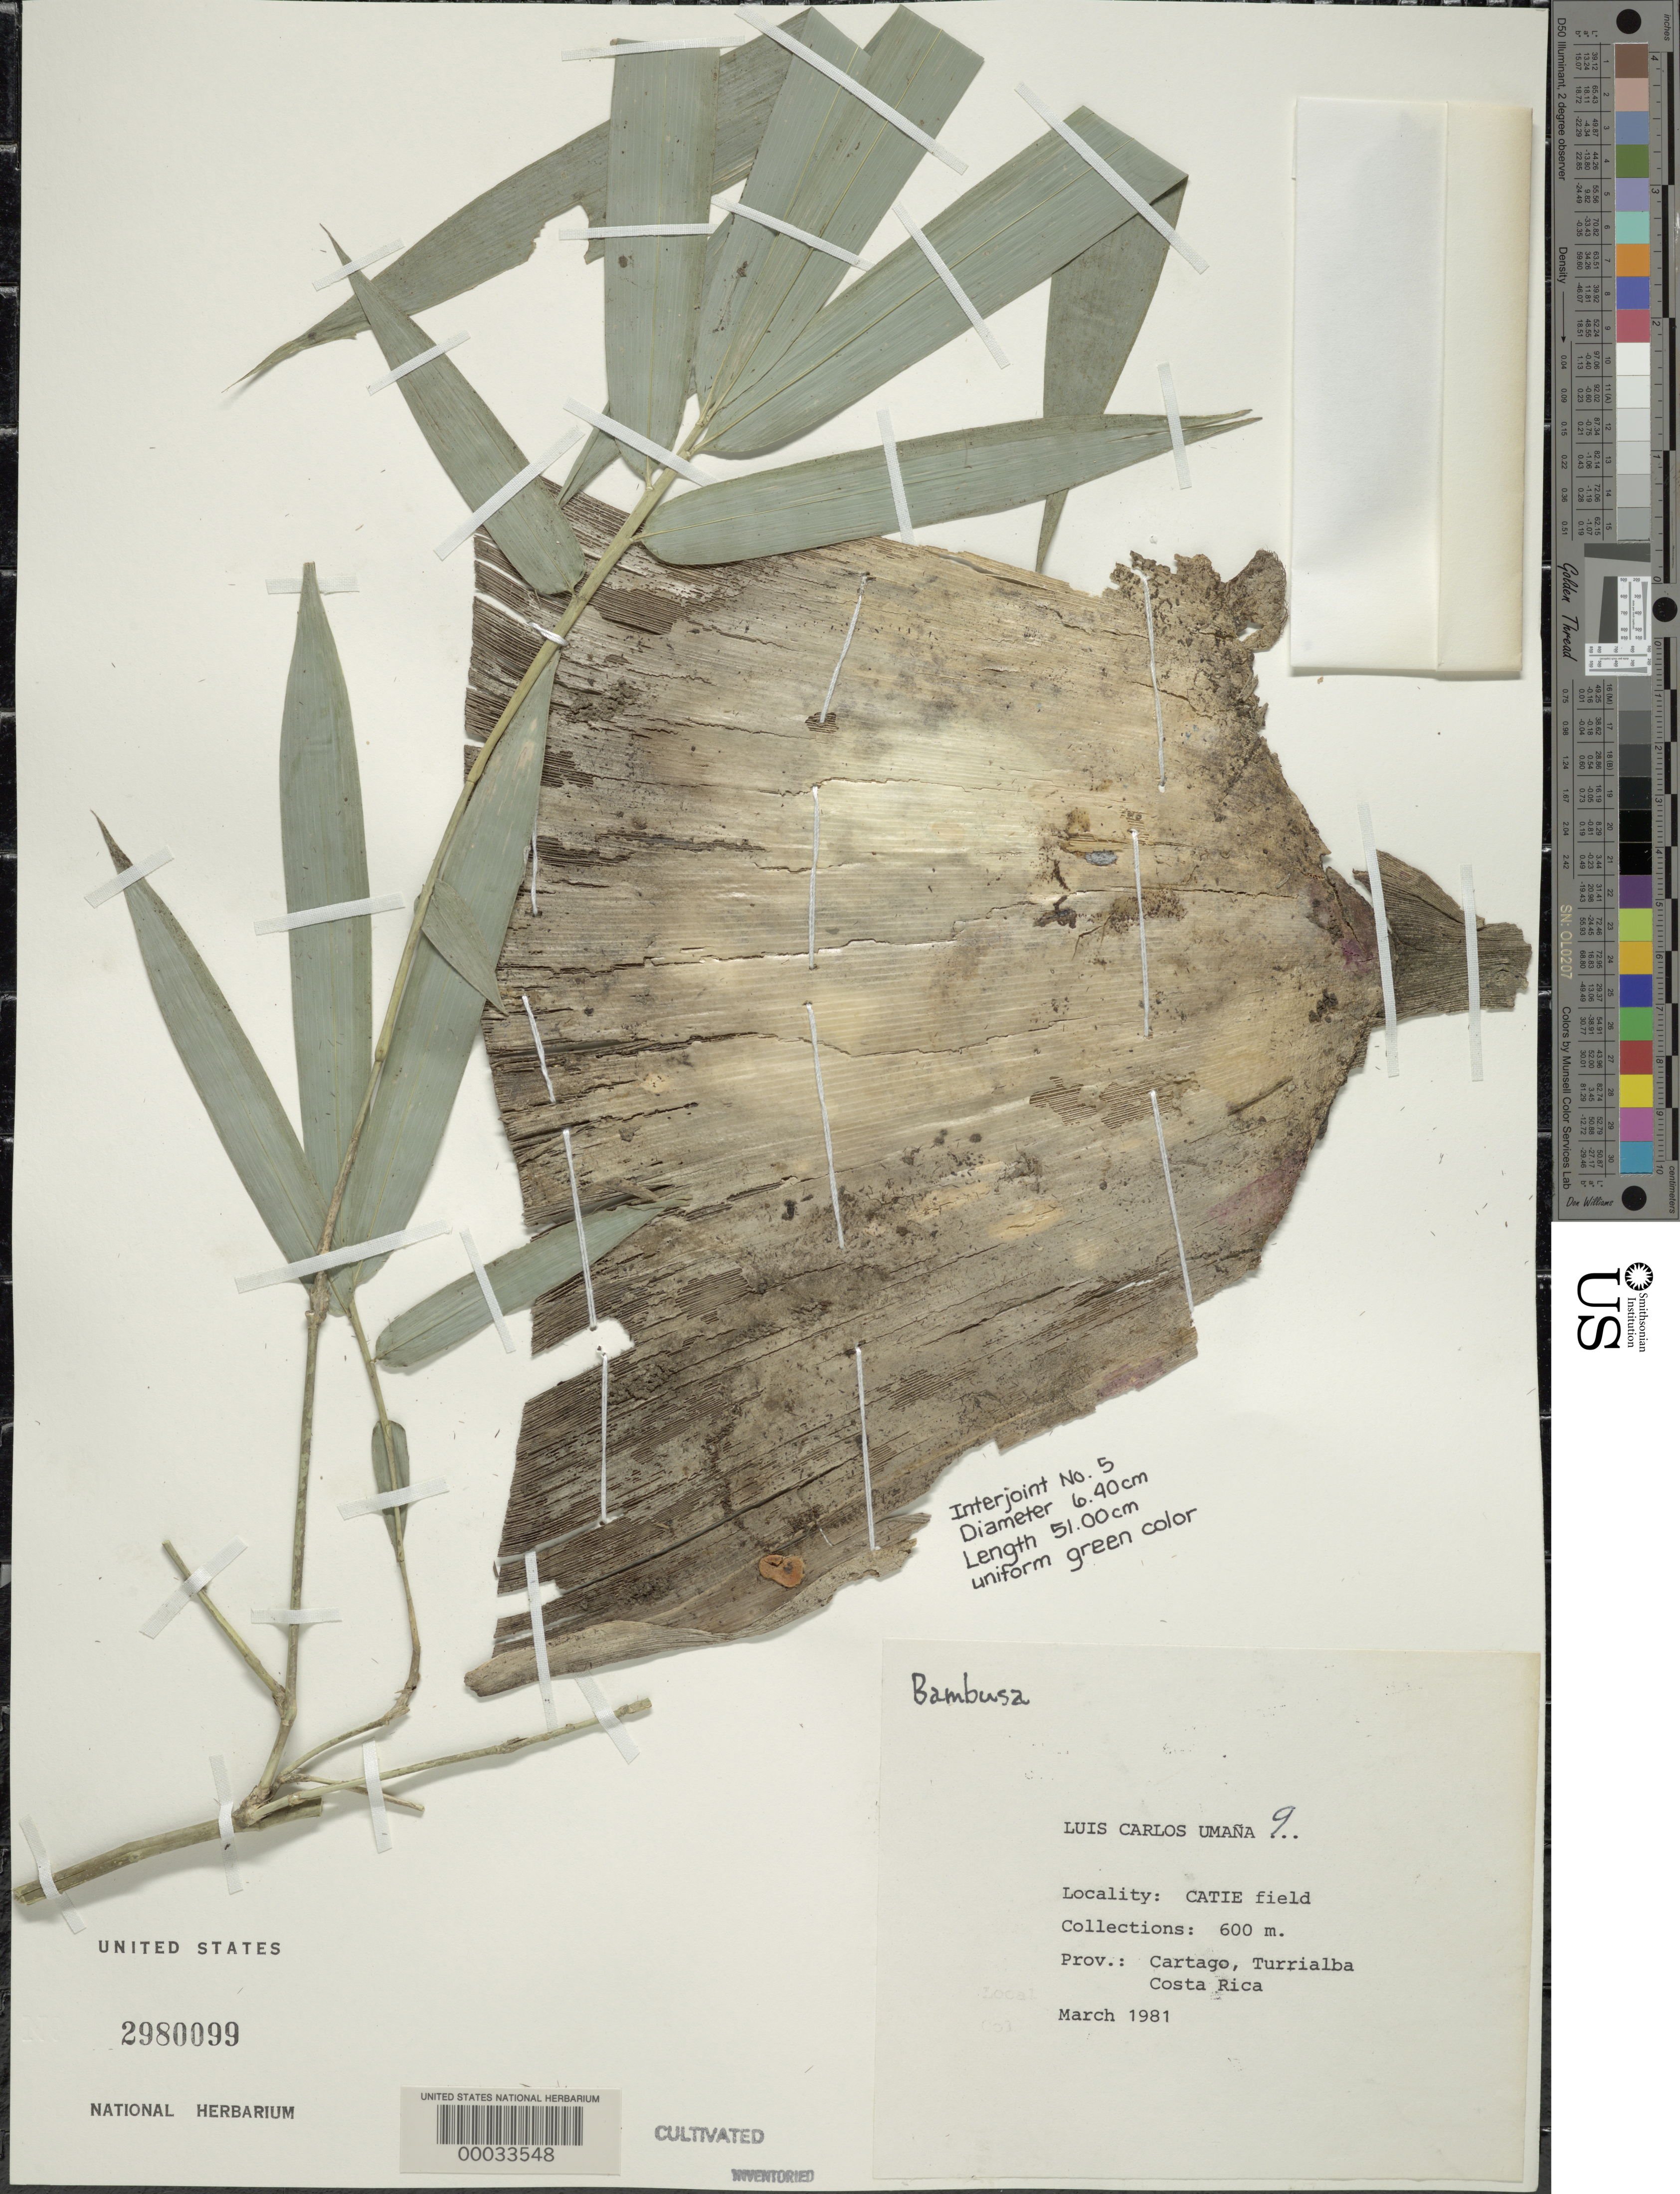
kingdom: Plantae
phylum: Tracheophyta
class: Liliopsida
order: Poales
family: Poaceae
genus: Bambusa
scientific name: Bambusa sp.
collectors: L. C. Umaña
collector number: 9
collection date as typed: Mar 1981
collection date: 1981-03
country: Costa Rica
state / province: Cartago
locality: Catie field, Turrialba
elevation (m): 600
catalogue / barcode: US 2980099